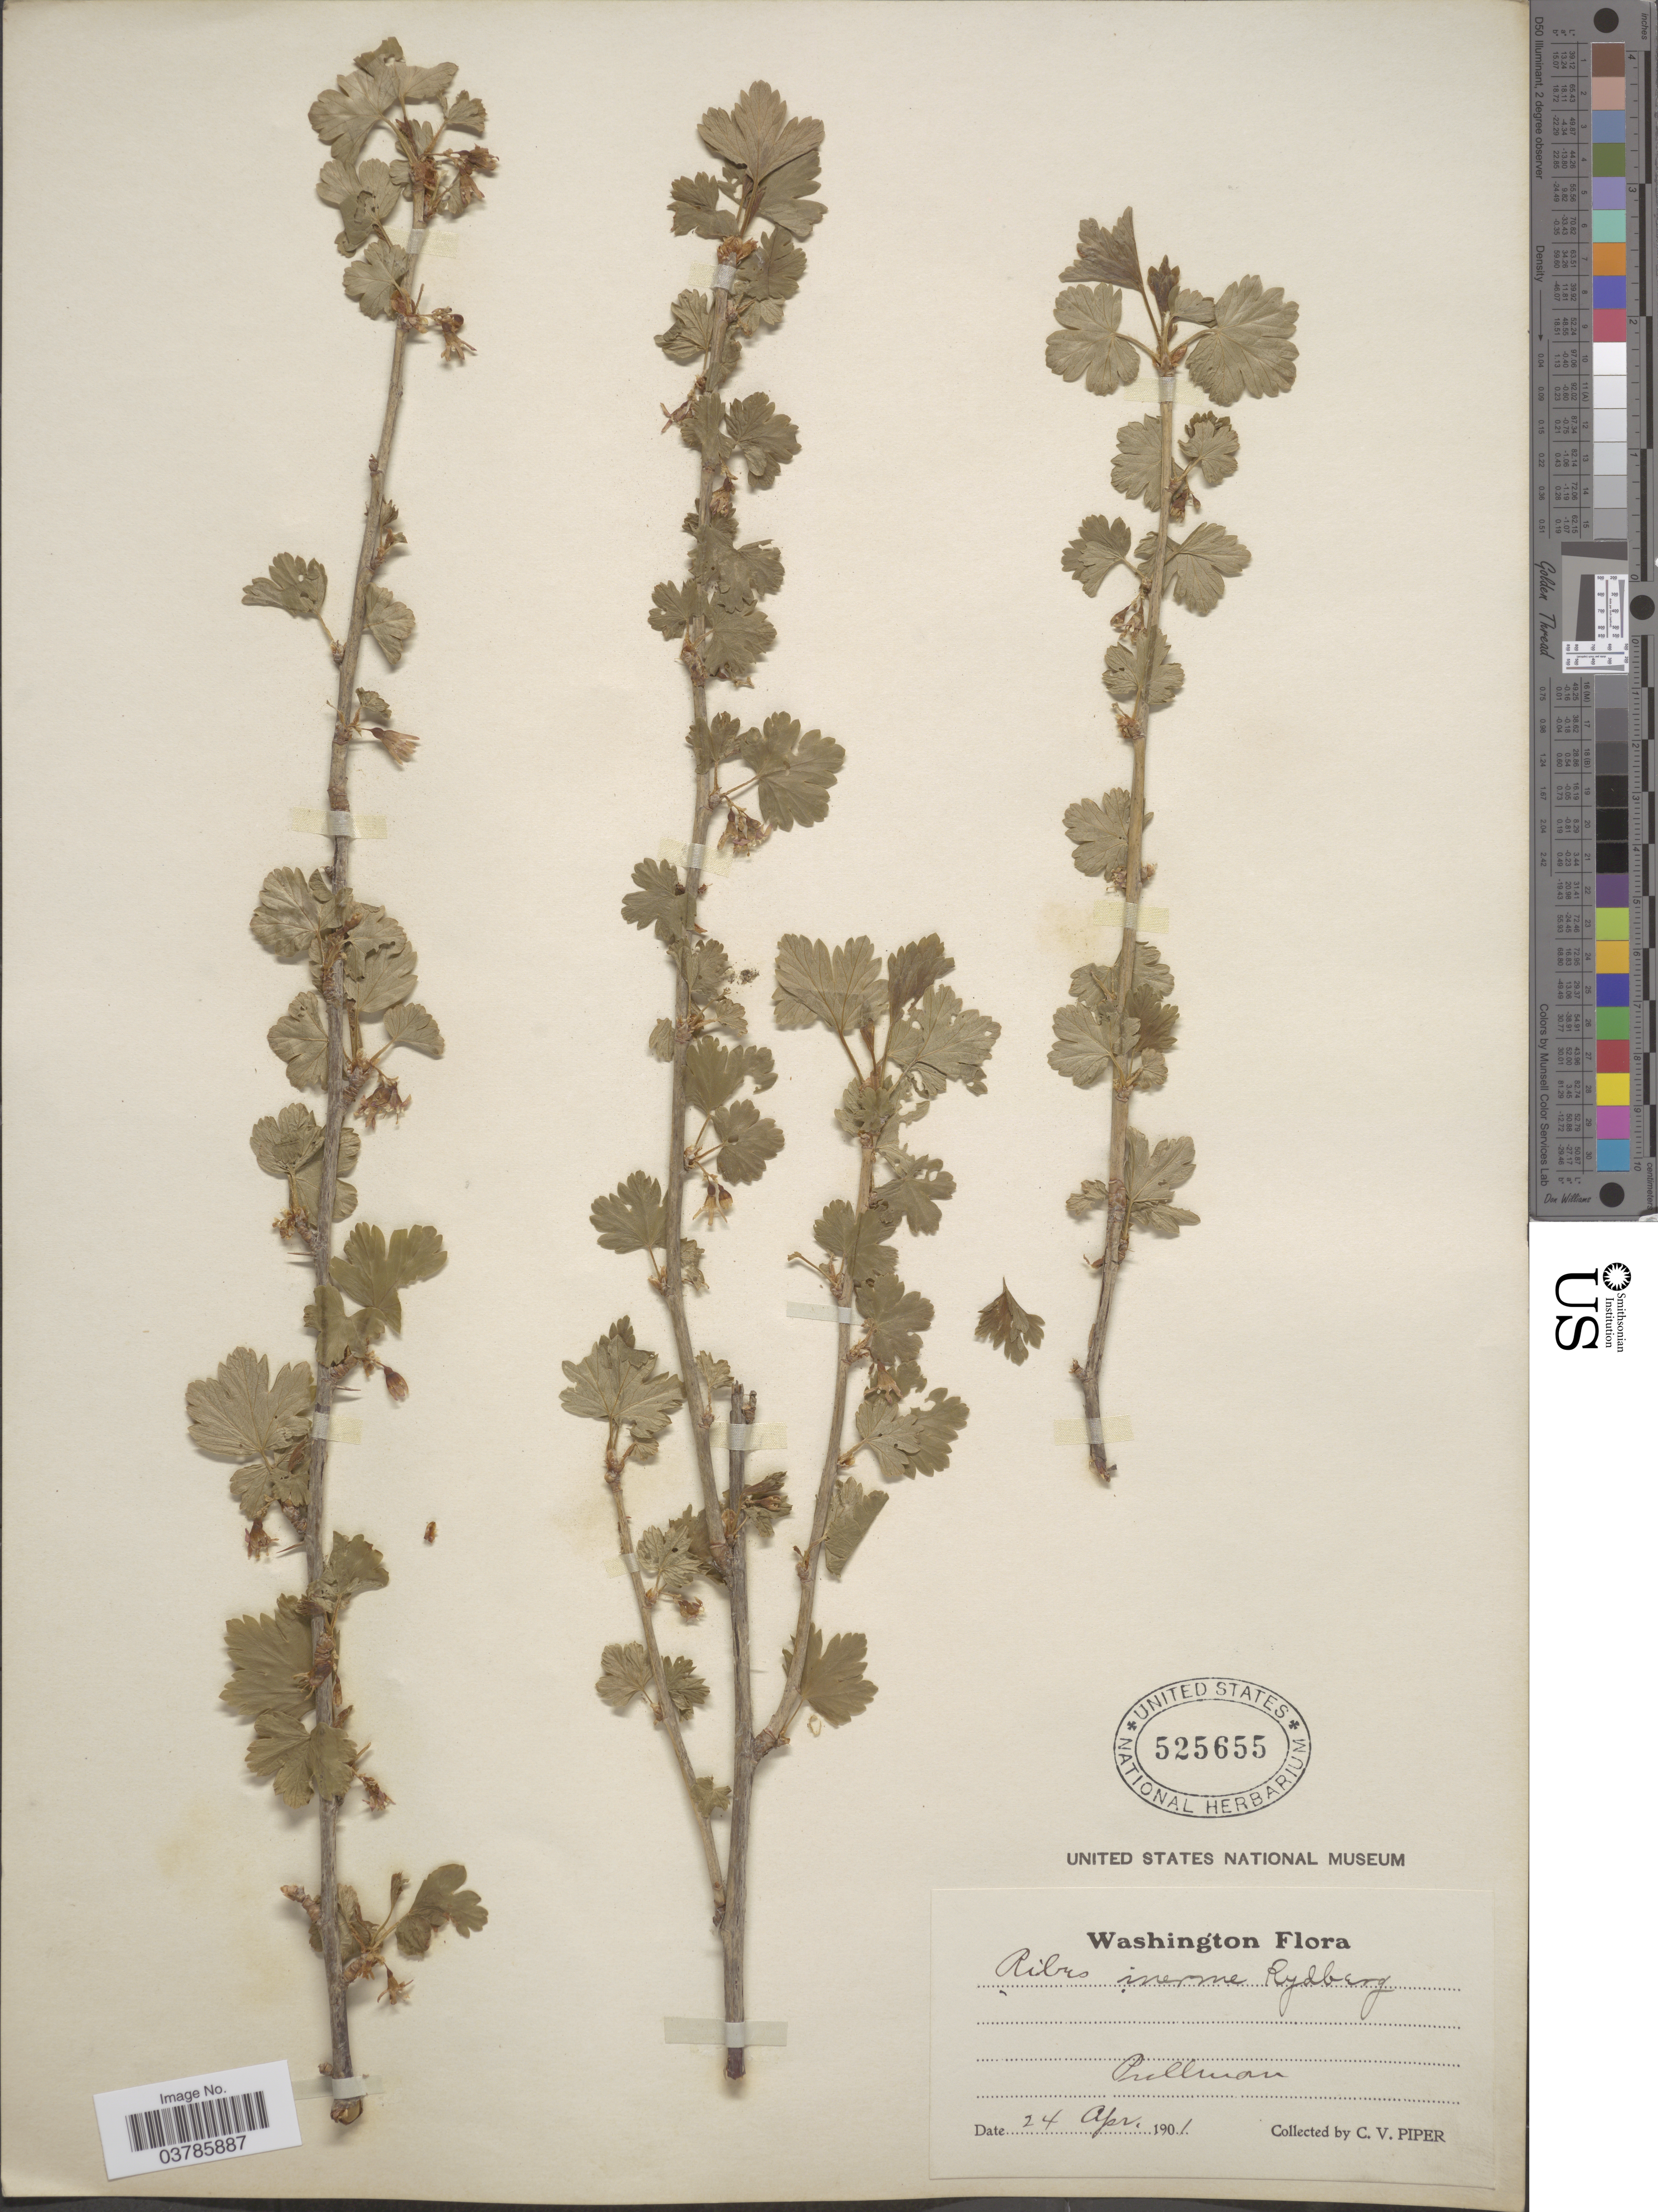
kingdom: Plantae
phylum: Tracheophyta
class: Magnoliopsida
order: Saxifragales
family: Grossulariaceae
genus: Ribes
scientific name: Ribes inerme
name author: Rydb.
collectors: C. V. Piper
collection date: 1901-04-24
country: United States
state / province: Washington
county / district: Whitman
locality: Pullman.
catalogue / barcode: US 525655